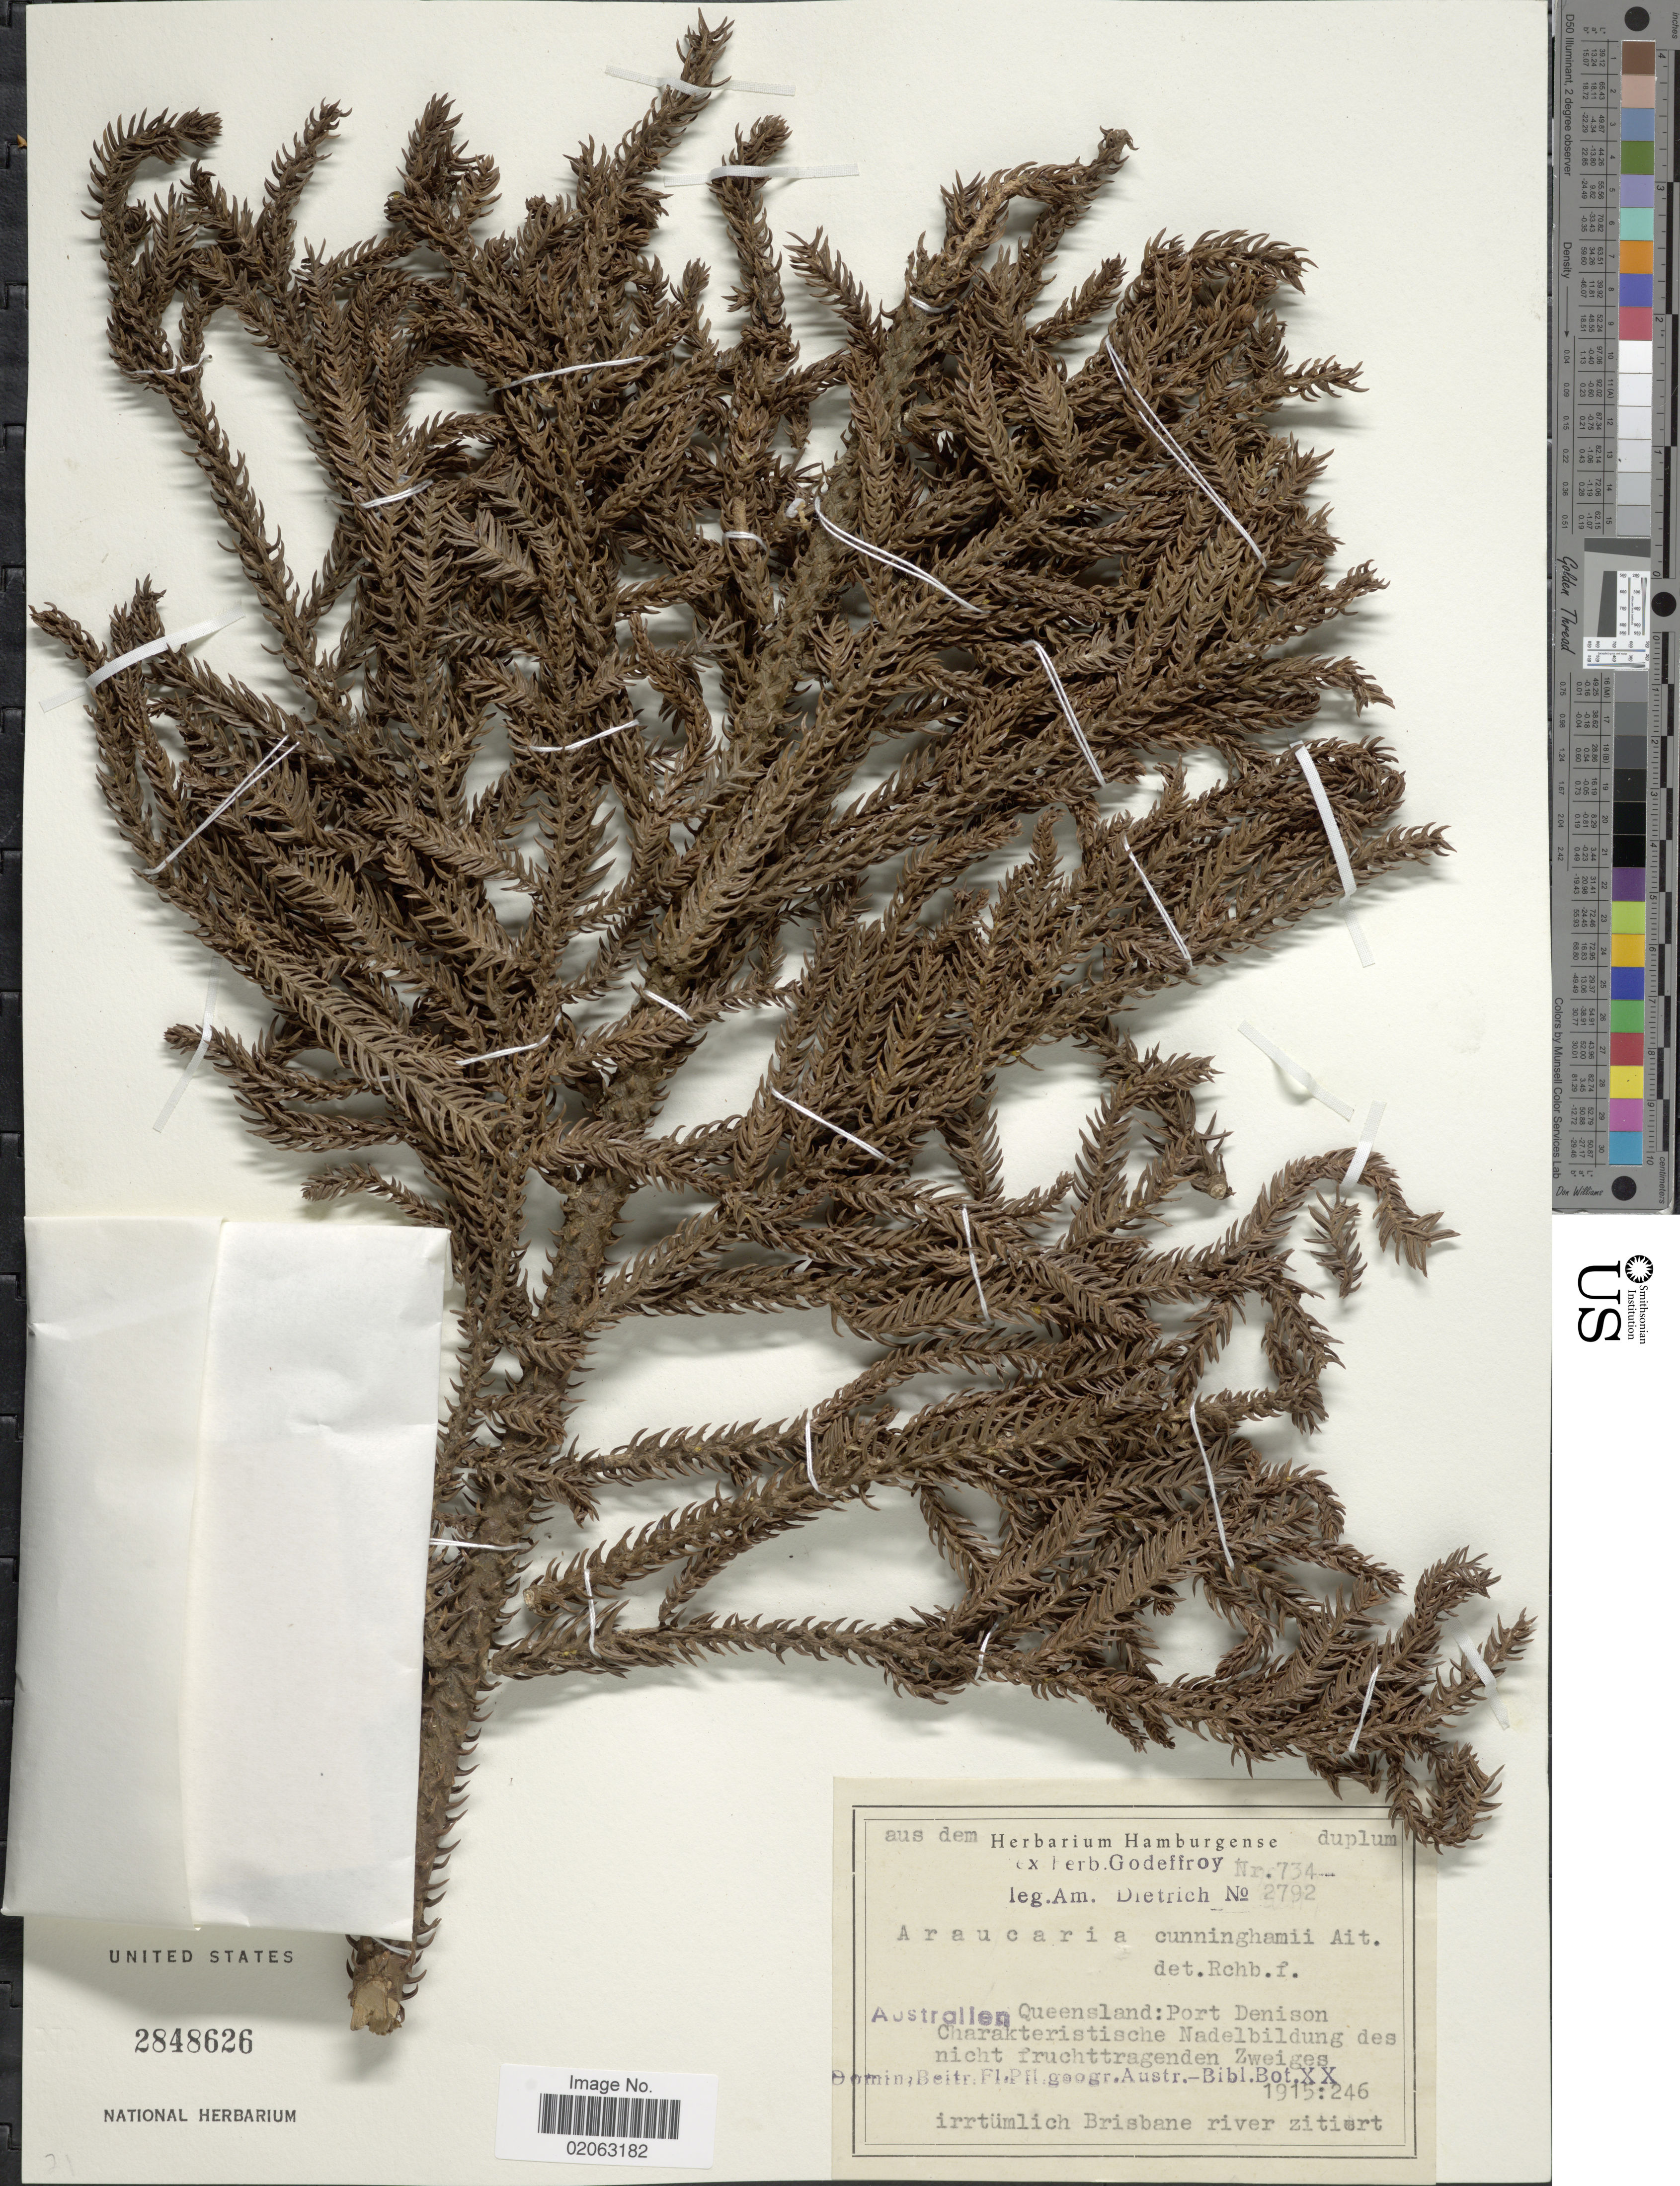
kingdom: Plantae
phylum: Tracheophyta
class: Pinopsida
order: Pinales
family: Araucariaceae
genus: Araucaria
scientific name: Araucaria cunninghamii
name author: Aiton ex D. Don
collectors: A. Dietrich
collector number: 2792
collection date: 1915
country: Australia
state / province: Queensland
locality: Port Denison Charakteristische Nadelbildung des nicht fruchttragenden Zweiges, irrtumlich Brisbane river zitiert, Dornin: Beitr. Fl. Pfl. geogr. Austr. [unsure placement]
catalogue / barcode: US 2848626